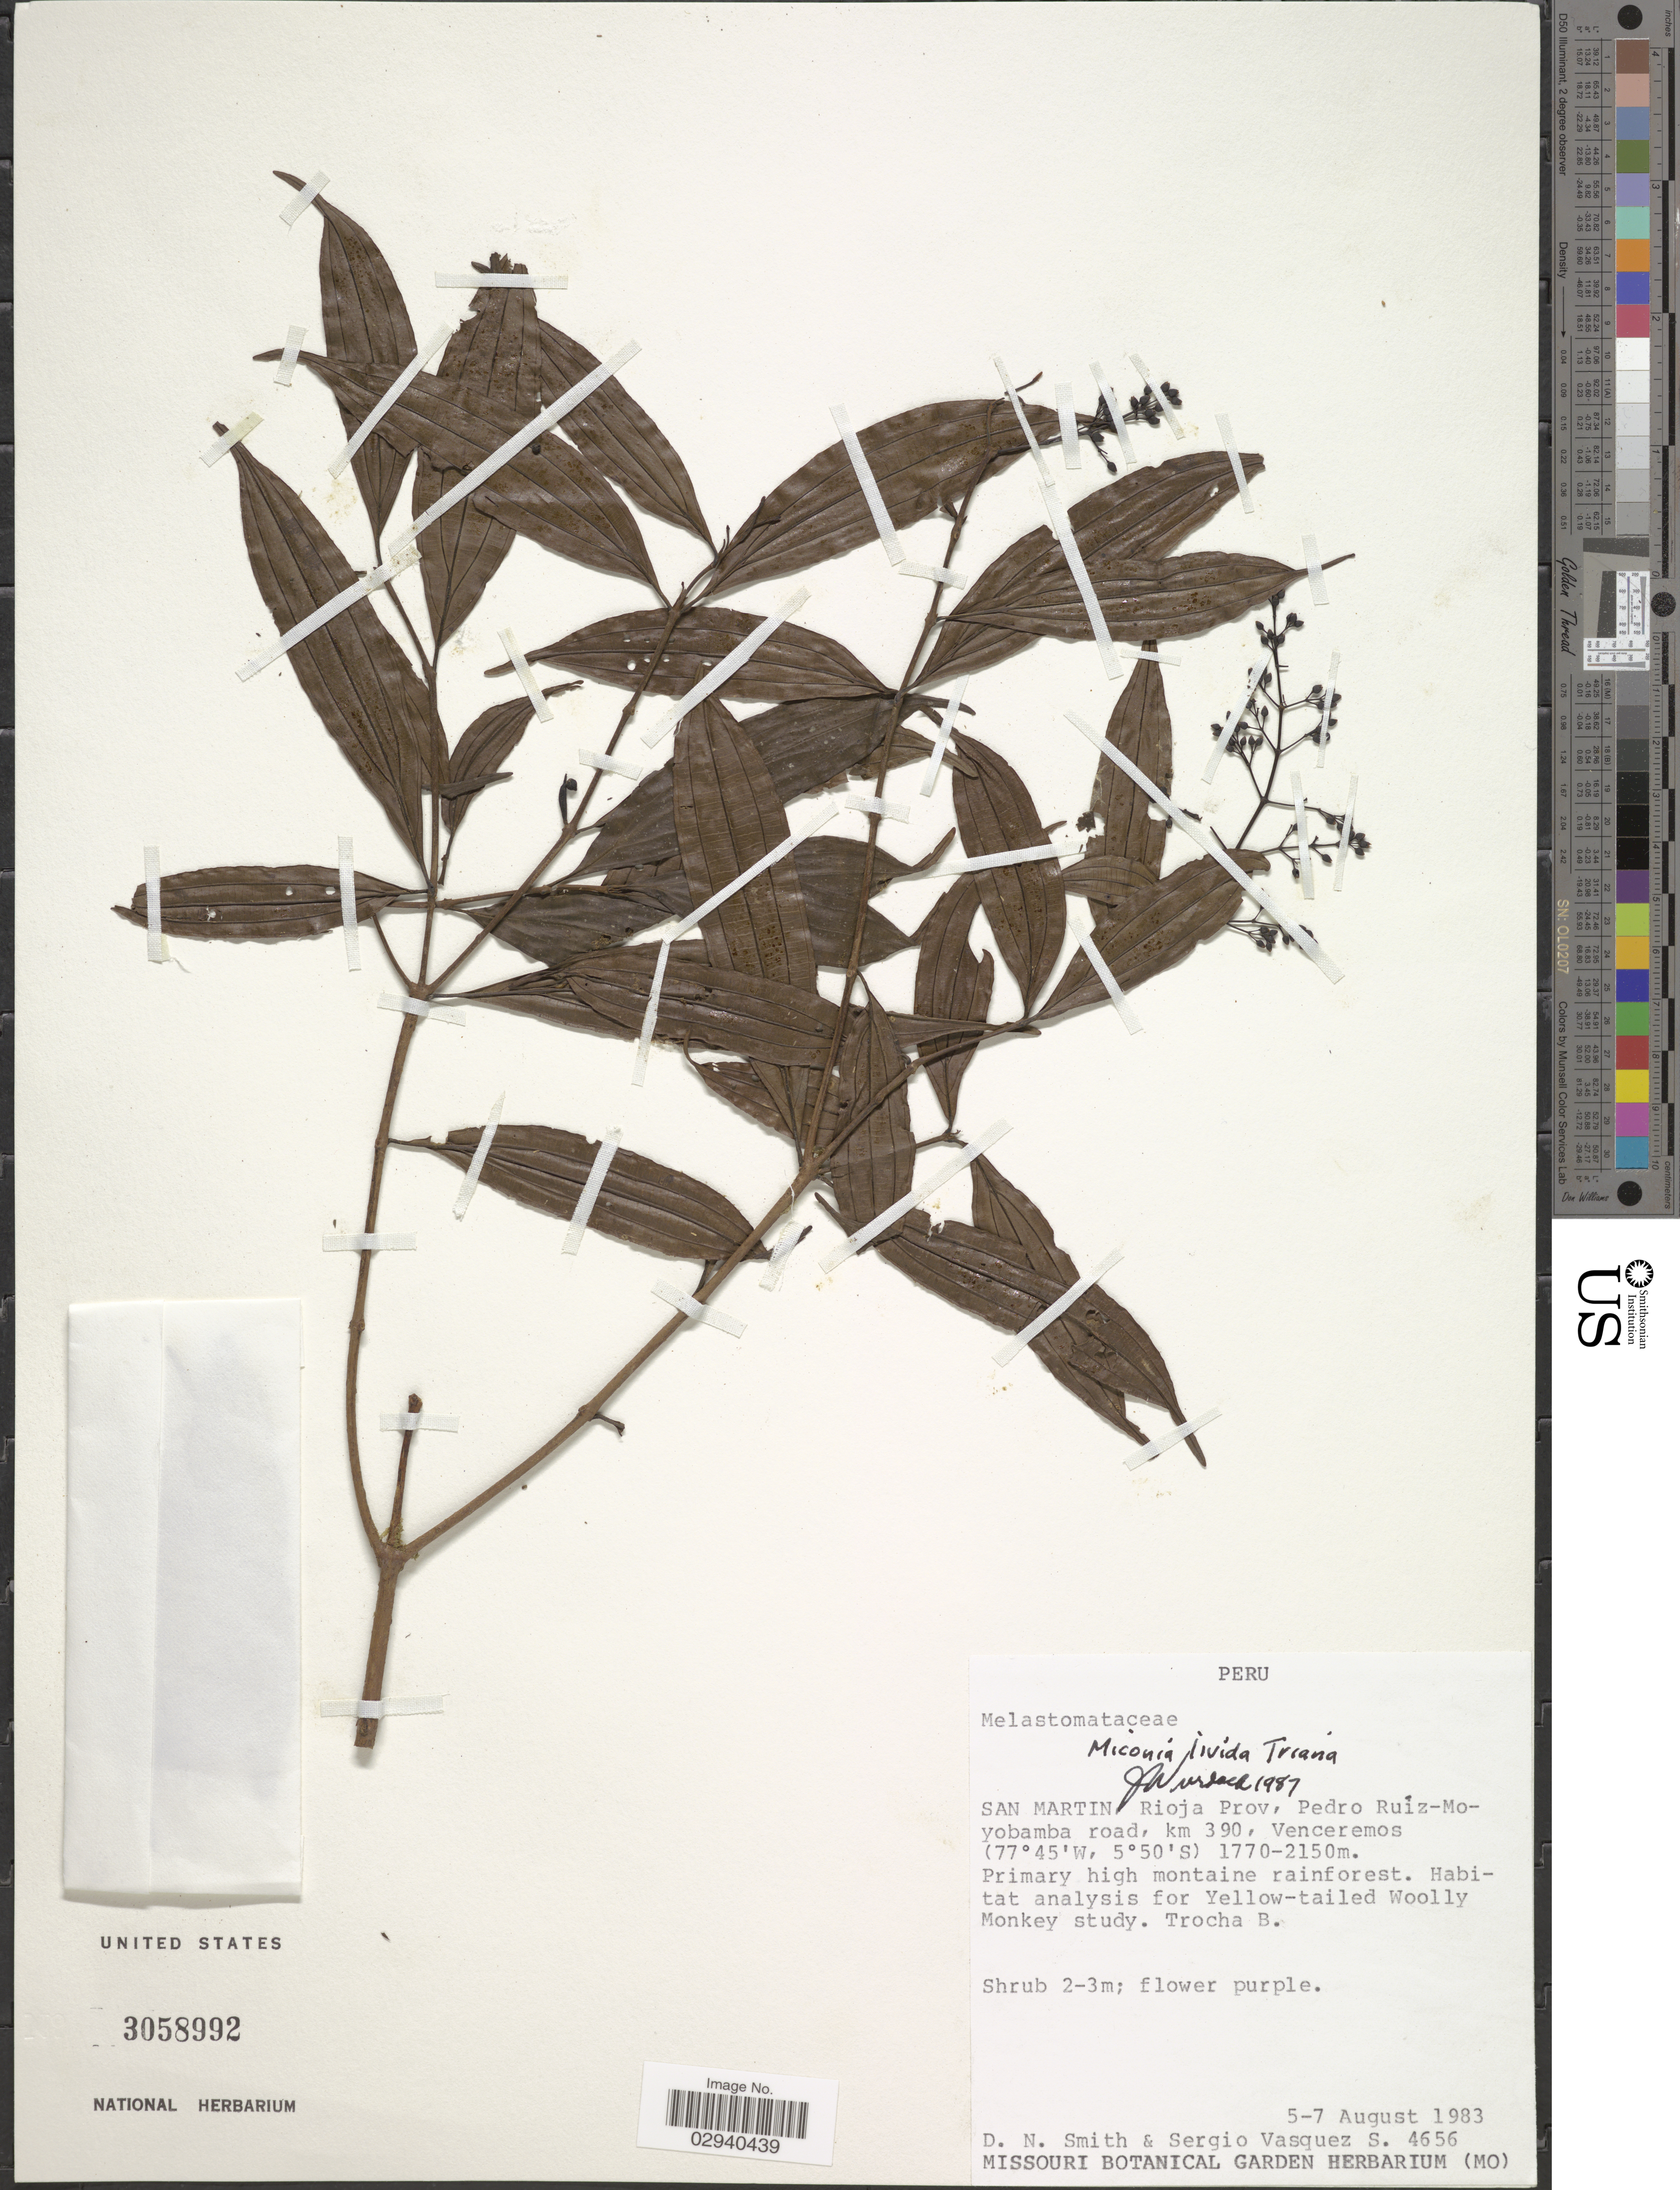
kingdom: Plantae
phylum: Tracheophyta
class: Magnoliopsida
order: Myrtales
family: Melastomataceae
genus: Miconia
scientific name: Miconia livida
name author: Triana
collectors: D. Smith & S. Vasquez S.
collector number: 4656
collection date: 1983-08-05/1983-08-07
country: Peru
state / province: San Martín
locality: Rioja Prov, Pedro Ruíz-Moyobamba road, km 390, Venceremos.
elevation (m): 1170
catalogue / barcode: US 3058992